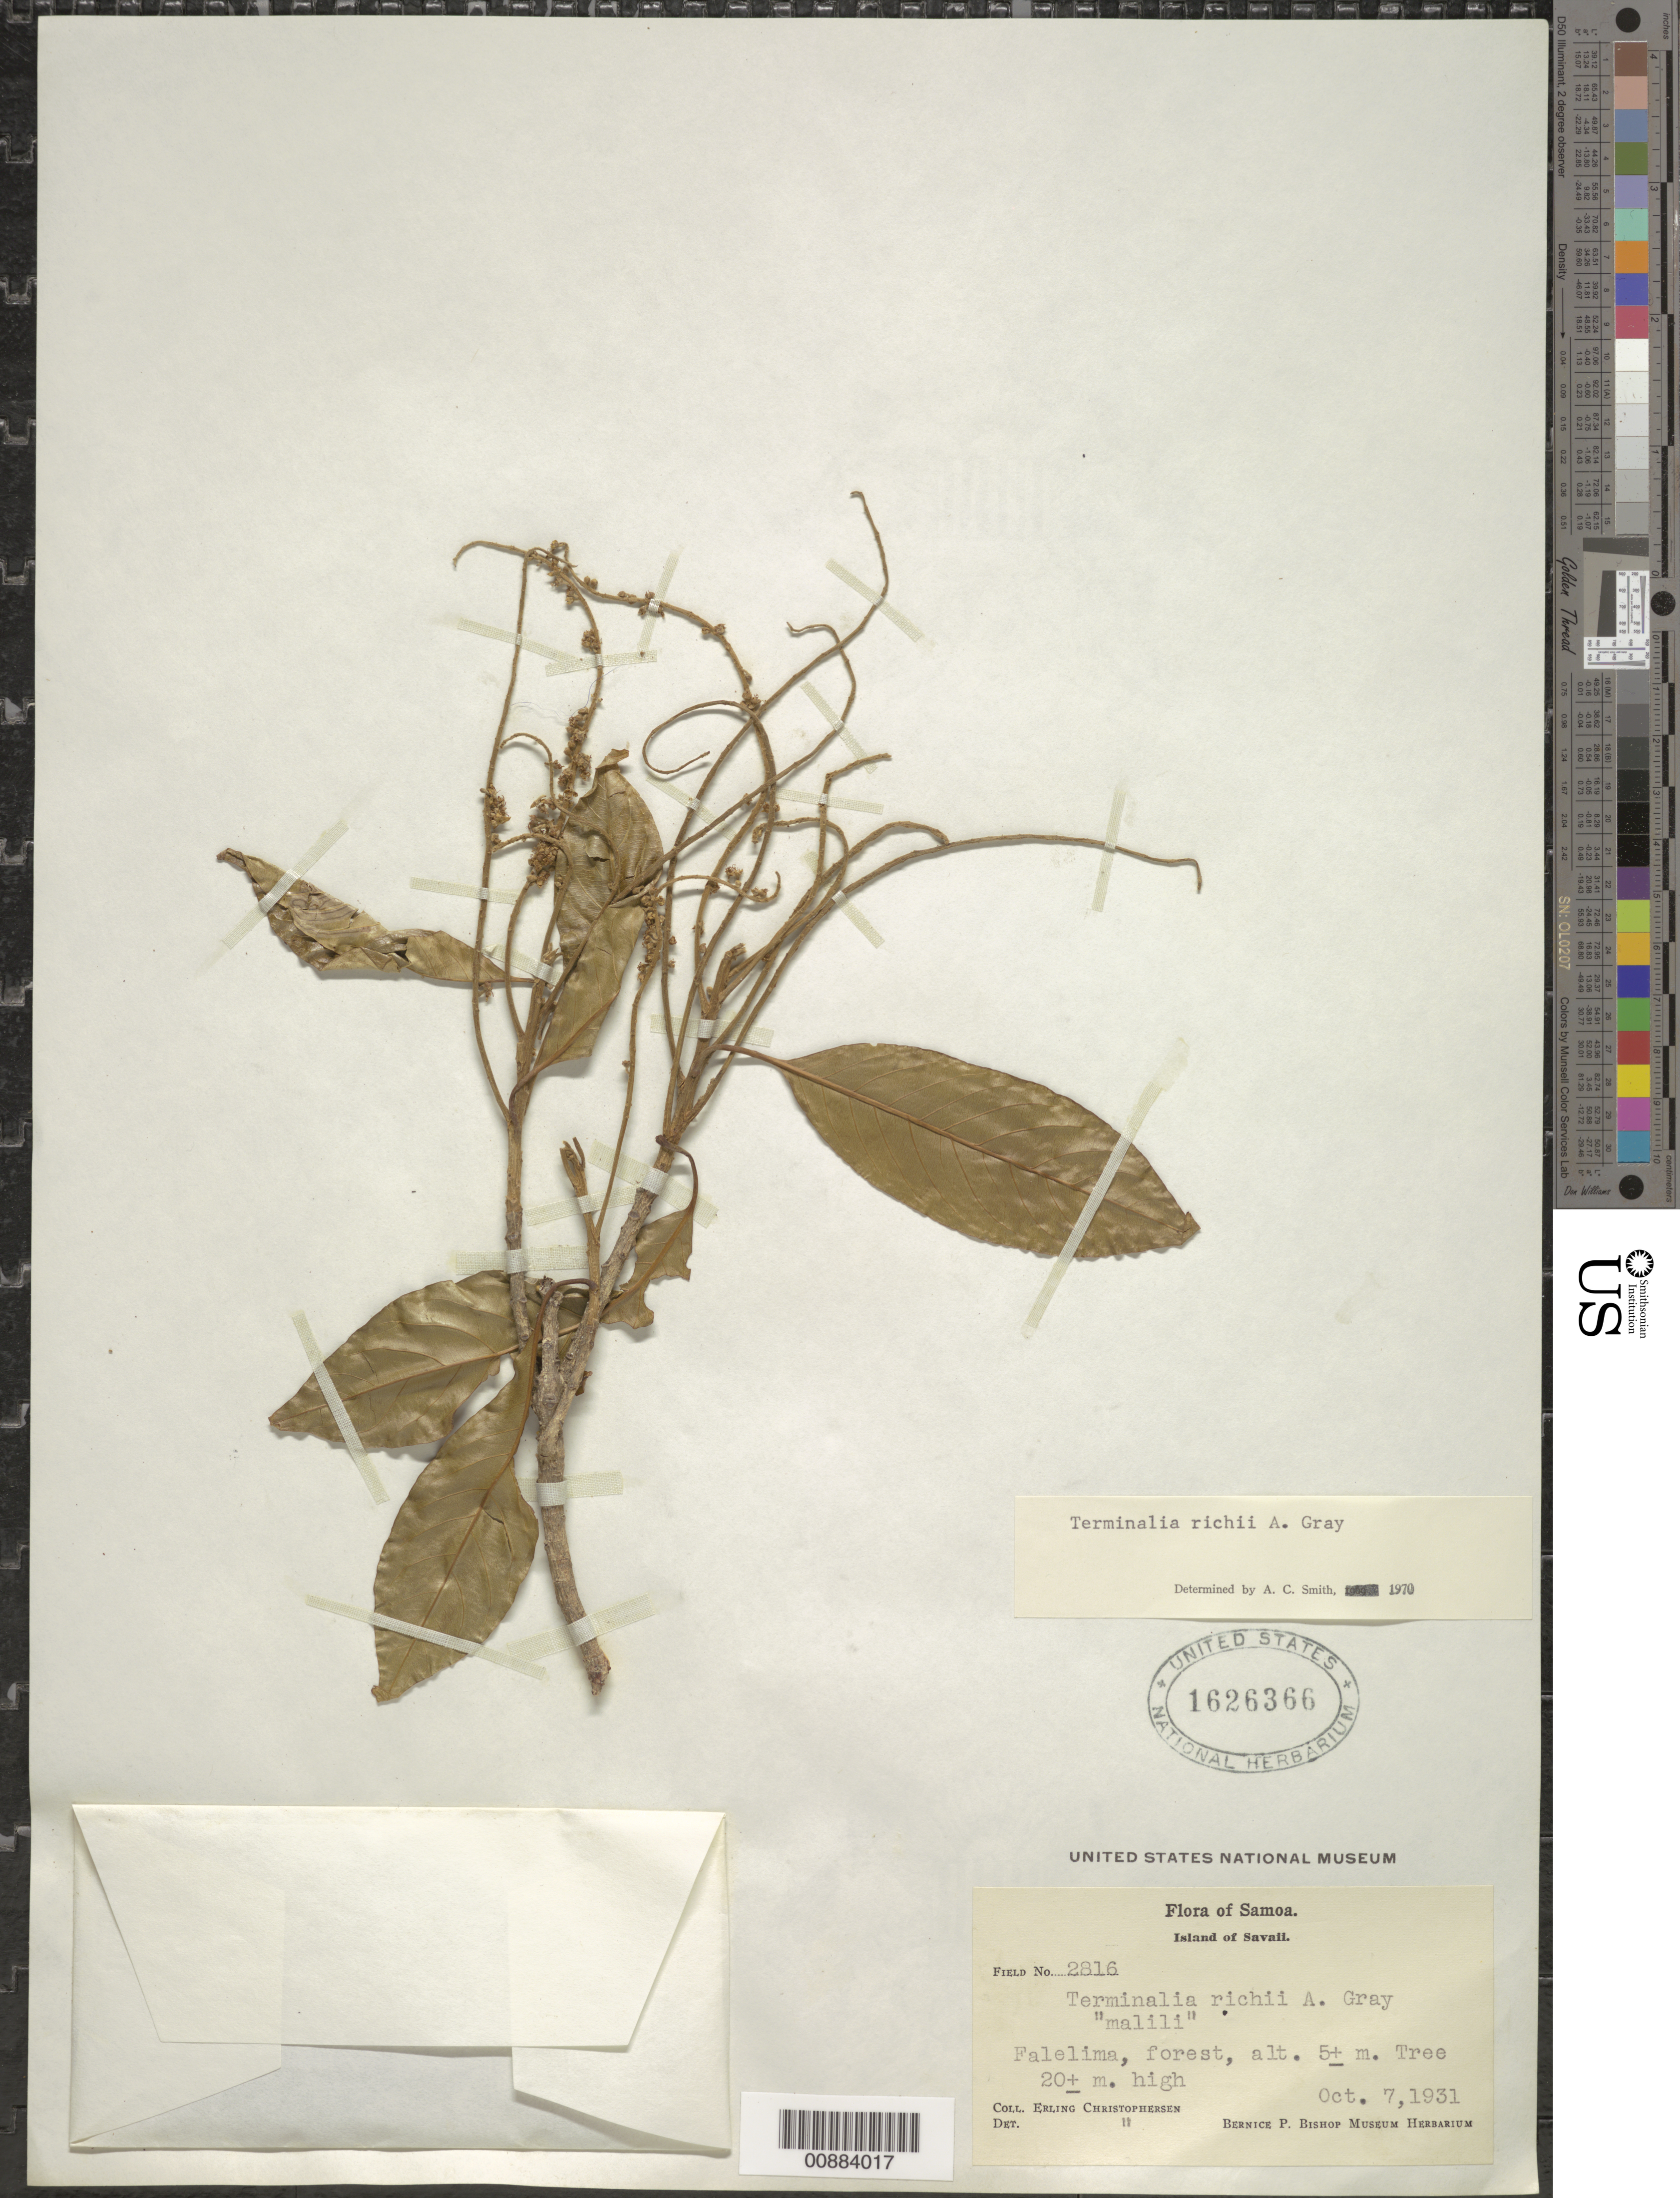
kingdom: Plantae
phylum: Tracheophyta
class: Magnoliopsida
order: Myrtales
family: Combretaceae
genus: Terminalia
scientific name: Terminalia richii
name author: A. Gray in Wilkes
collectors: E. Christophersen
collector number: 2816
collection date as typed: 07 Oct 1931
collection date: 1931-10-07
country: Samoa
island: Savai'i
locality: Falelima, forst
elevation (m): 5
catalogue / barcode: US 1626366